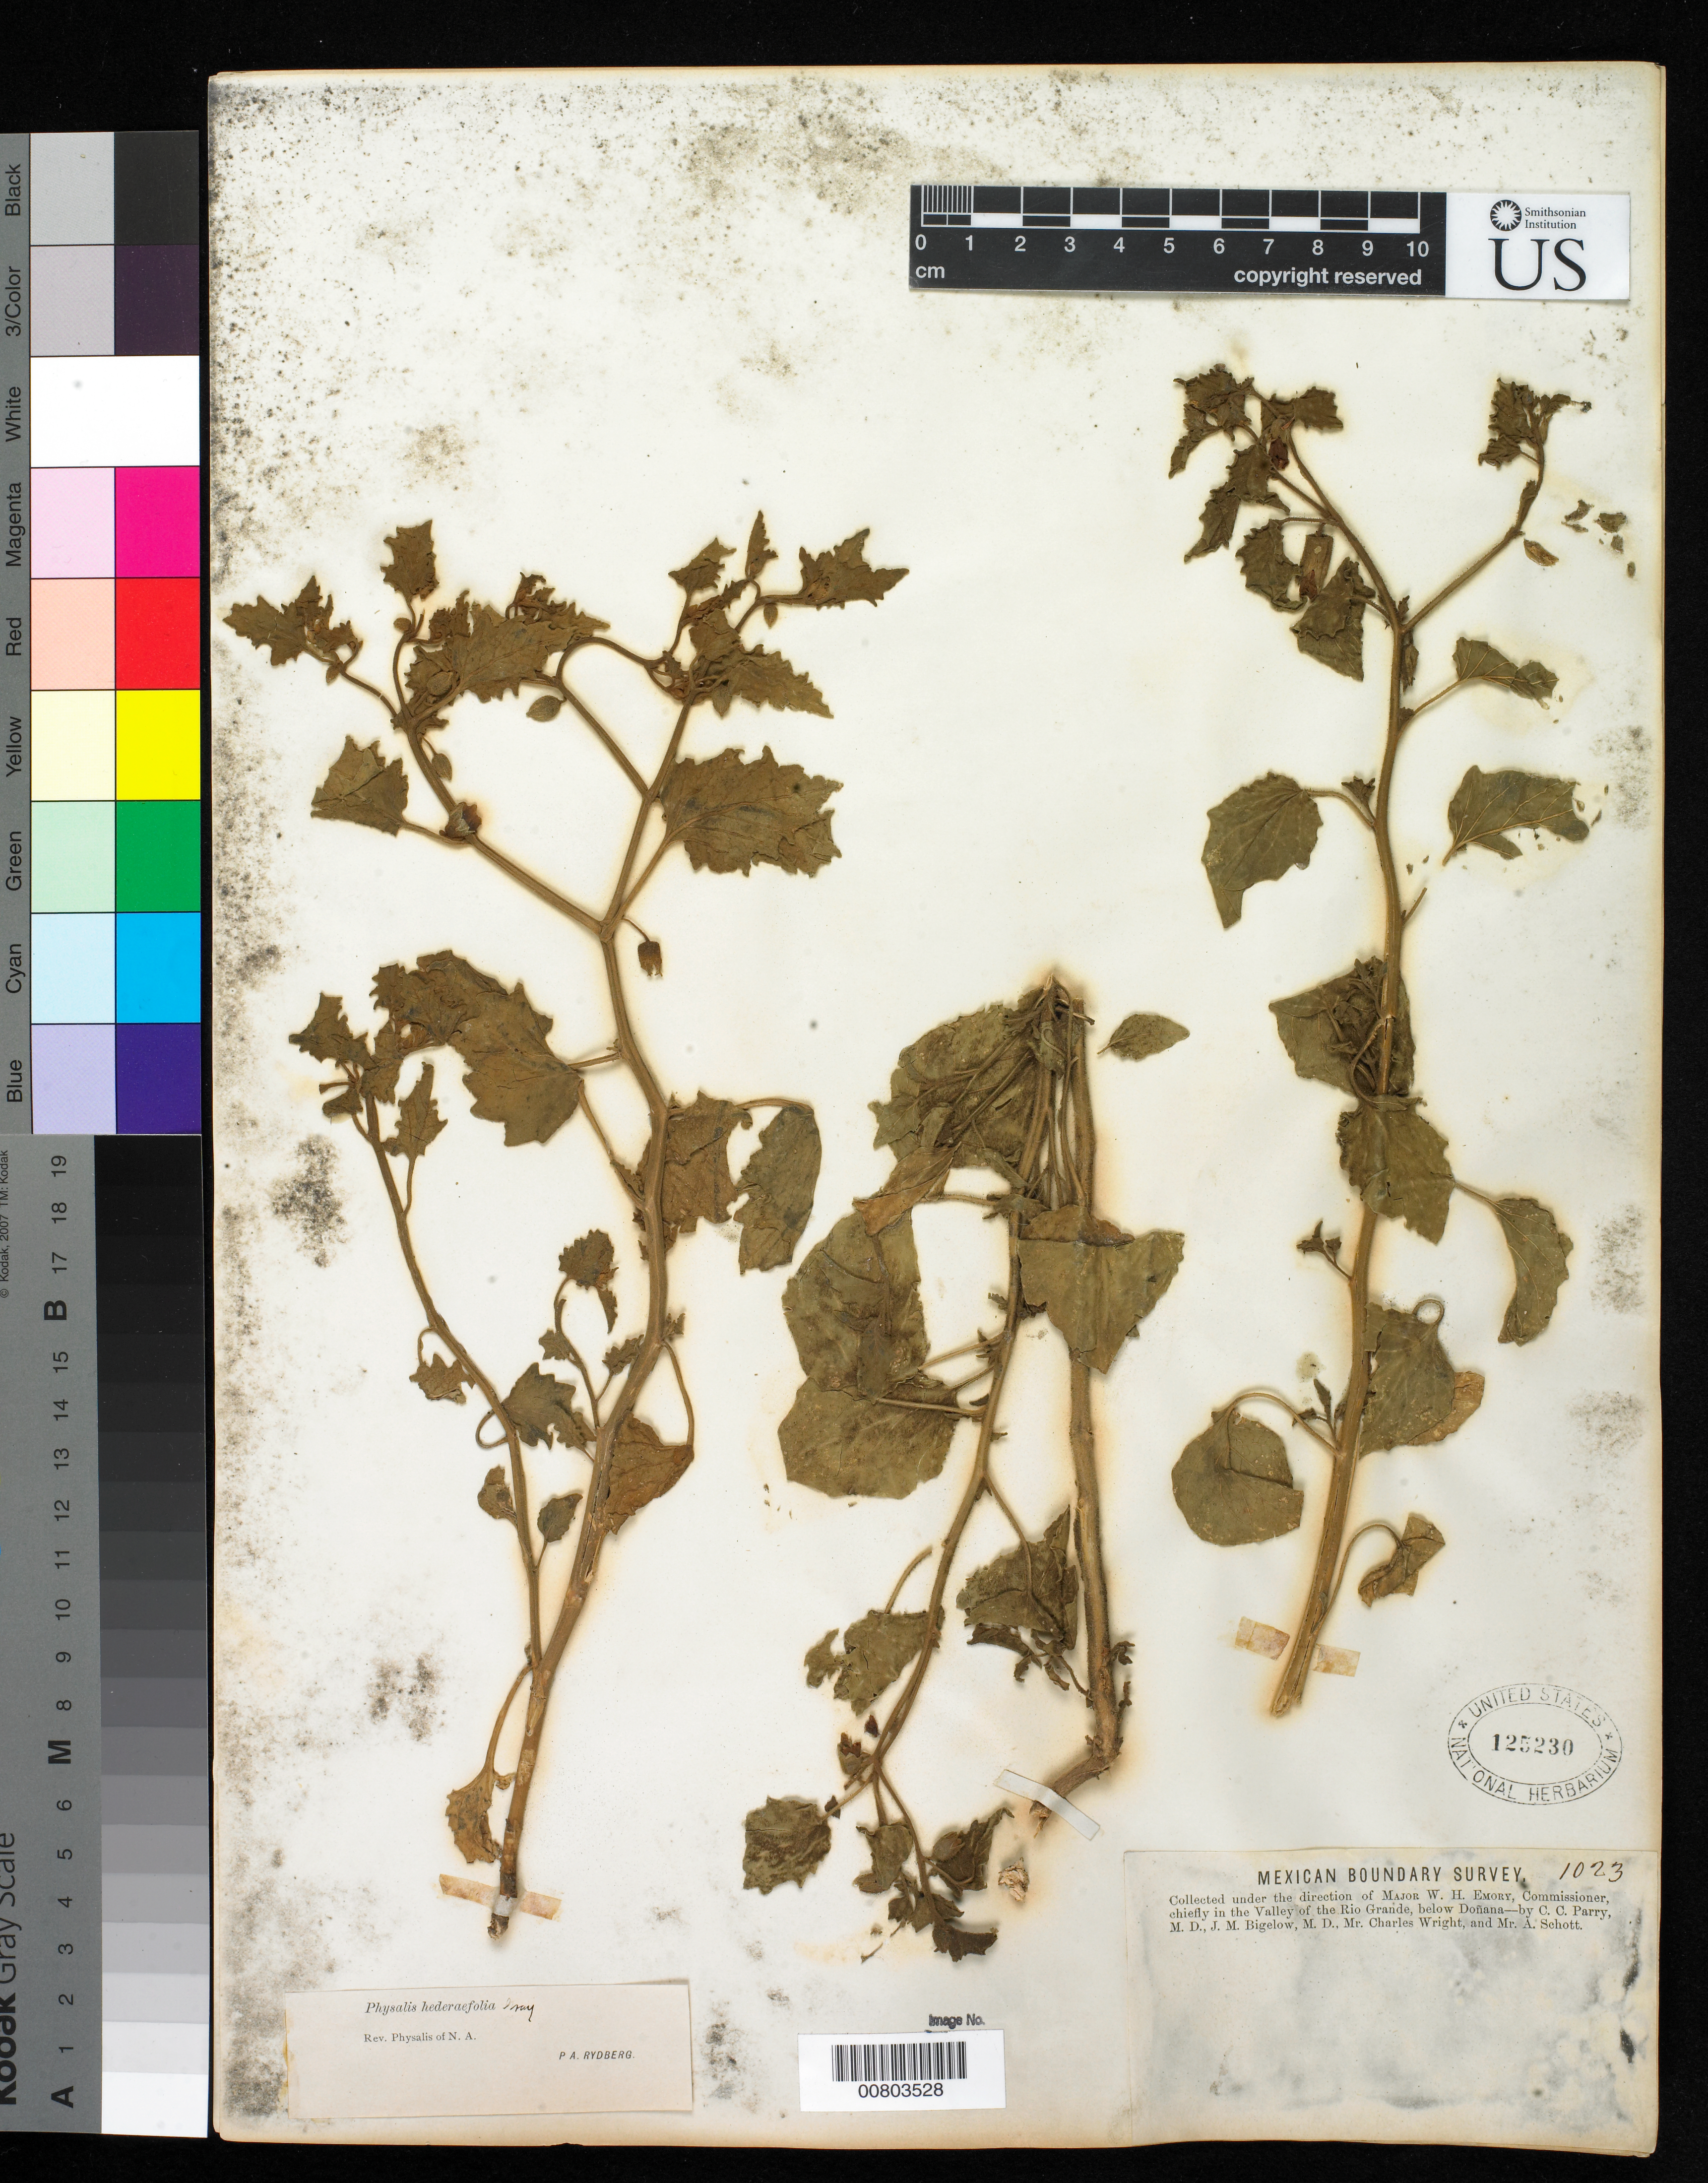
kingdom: Plantae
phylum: Tracheophyta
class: Magnoliopsida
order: Solanales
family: Solanaceae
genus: Physalis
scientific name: Physalis hederifolia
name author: A. Gray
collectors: C. C. Parry, J. M. Bigelow, C. Wright & A. C. V. Schott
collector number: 1023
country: United States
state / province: New Mexico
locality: Valley of the Rio Grande, below Doñana, New Mexico.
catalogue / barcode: US 125230